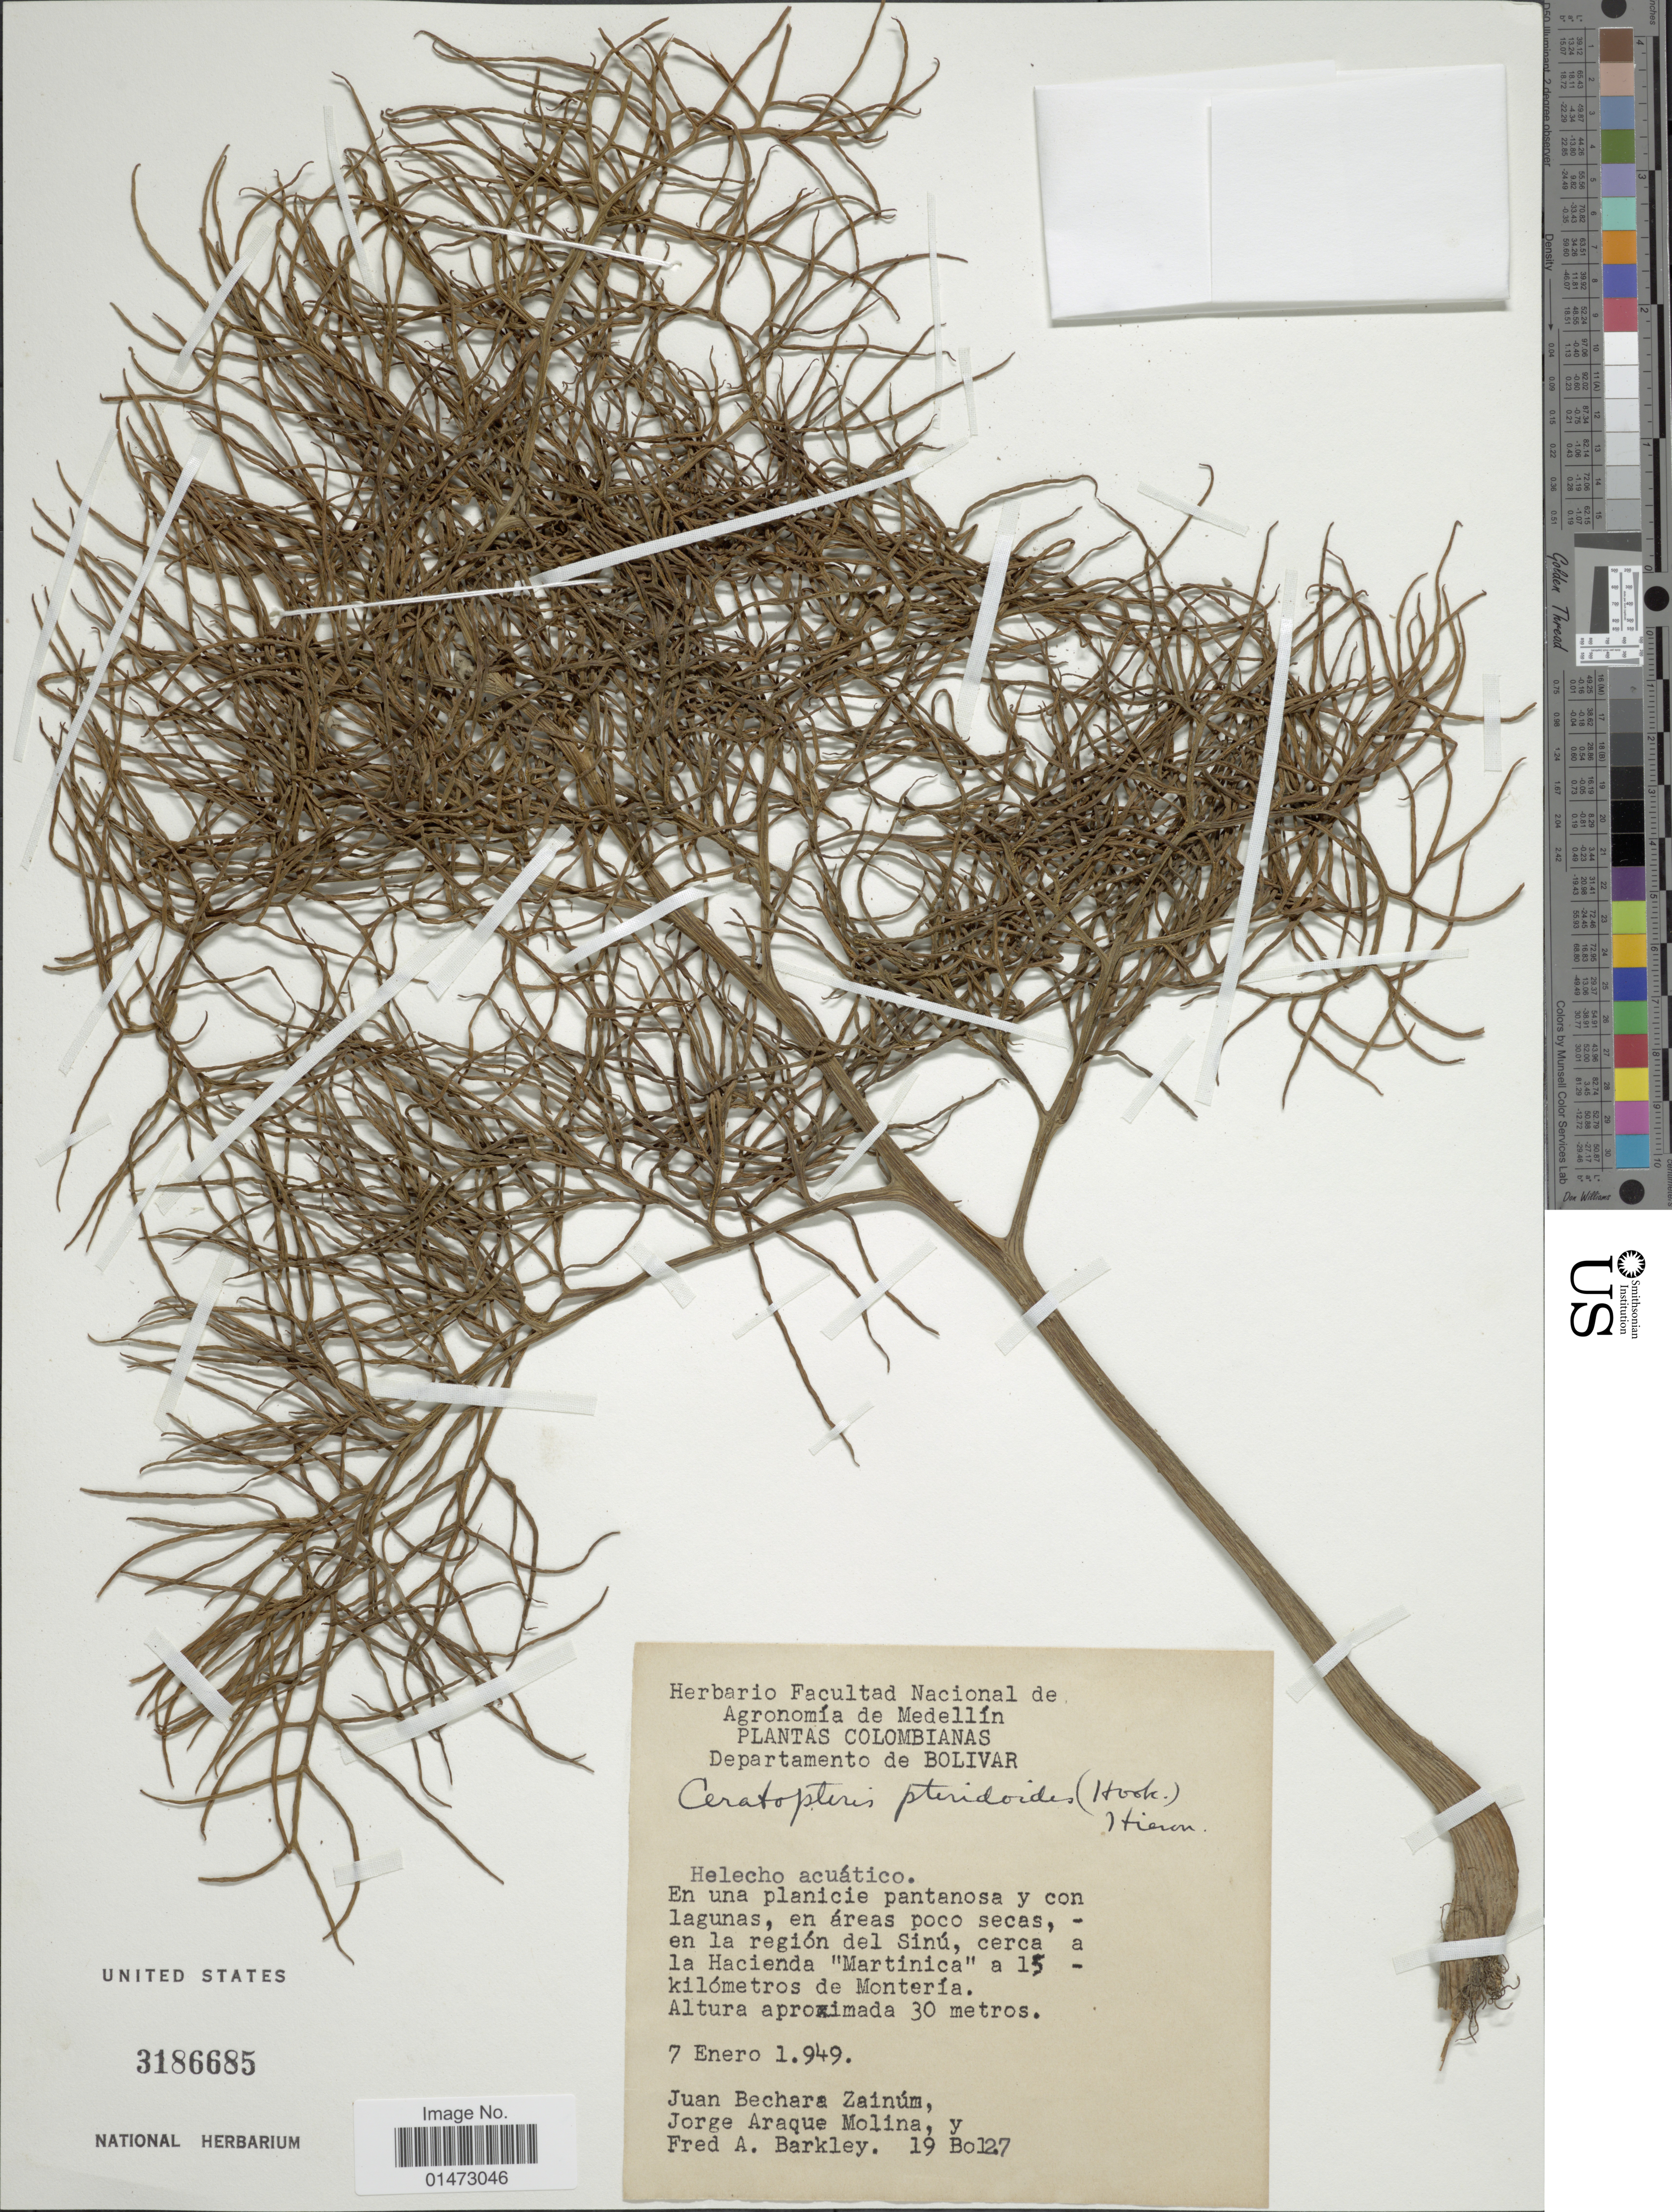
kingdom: Plantae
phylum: Tracheophyta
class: Polypodiopsida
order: Polypodiales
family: Pteridaceae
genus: Ceratopteris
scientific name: Ceratopteris pteridioides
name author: (Hook.) Hieron.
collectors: J. Zainúm, J. A. Molina & F. A. Barkley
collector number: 19 Bo127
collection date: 1949-01-07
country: Colombia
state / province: Bolívar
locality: En una planicie pantanosa y con lagunas, en áreas poco secas, en la región del Sinú, cerca a la Hacienda "Martinica" a 15 kilómetros de Montería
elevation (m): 30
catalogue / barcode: US 3186685